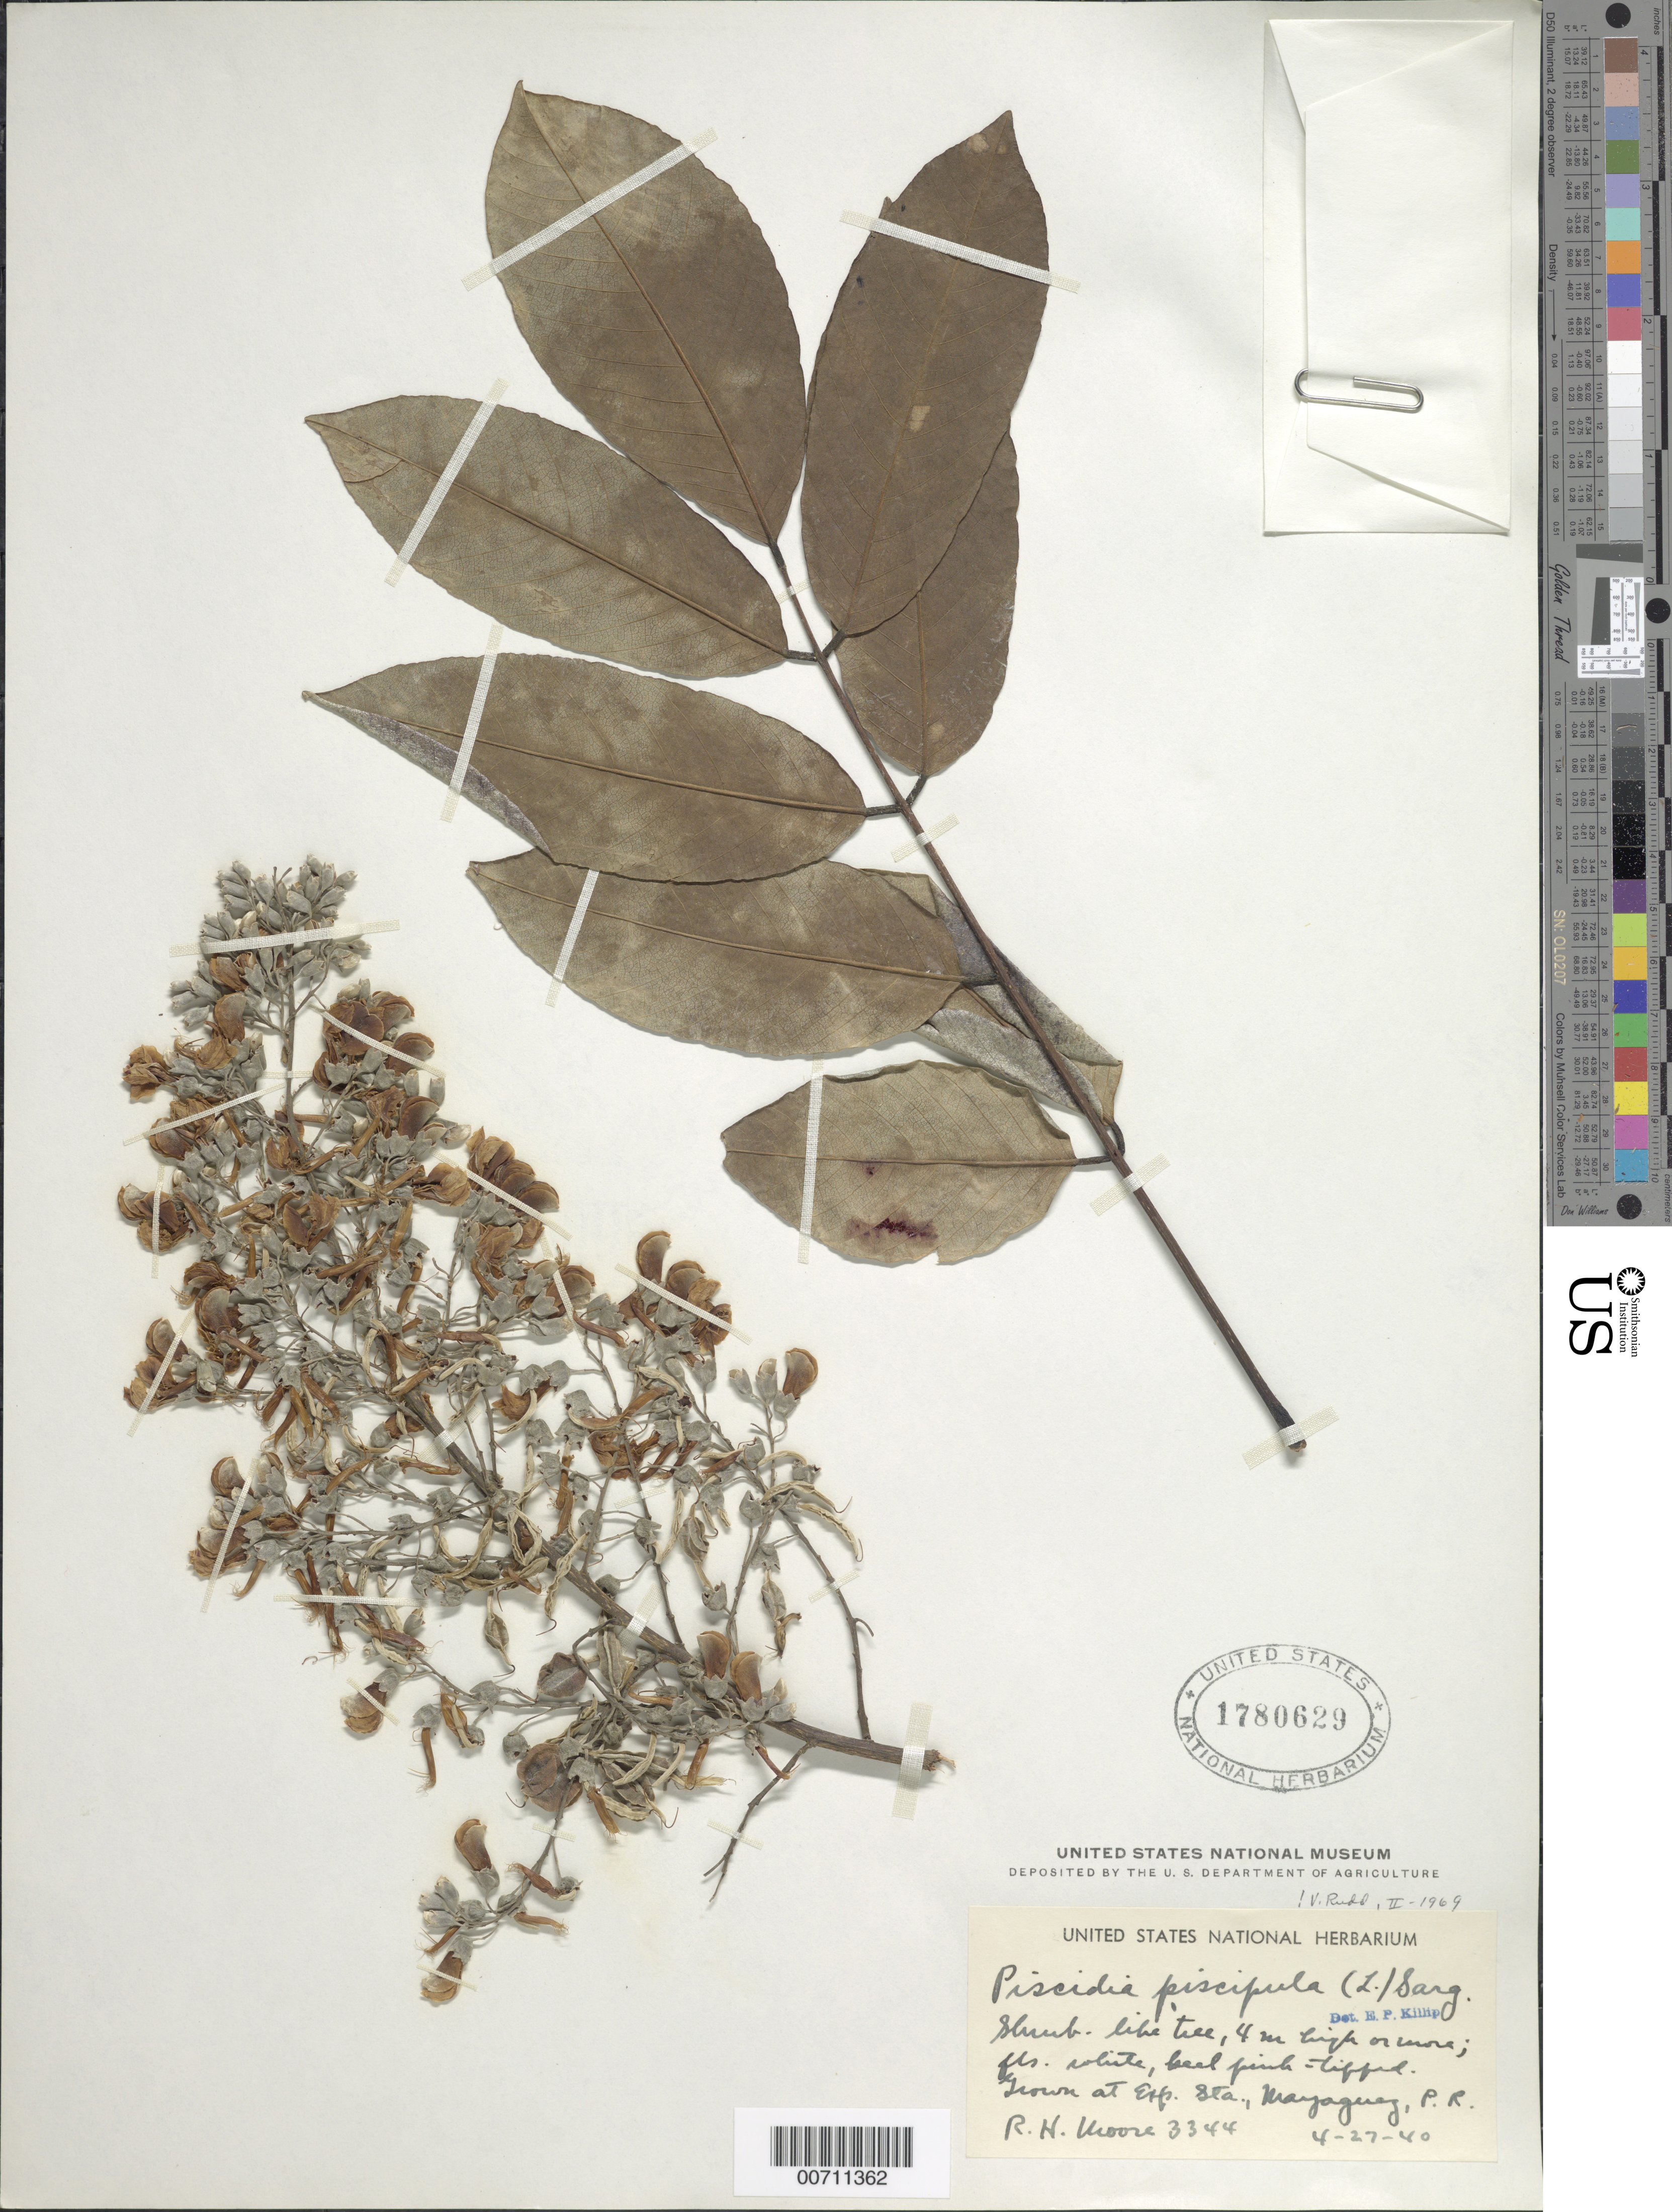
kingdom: Plantae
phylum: Tracheophyta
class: Magnoliopsida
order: Fabales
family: Fabaceae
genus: Piscidia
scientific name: Piscidia piscipula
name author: (L.) Sarg.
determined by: Killip, Ellsworth P.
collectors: R. H. Moore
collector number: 3344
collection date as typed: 27 Apr 1940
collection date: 1940-04-27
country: Puerto Rico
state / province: Mayaguez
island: Greater Antilles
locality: Exp. Station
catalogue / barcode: US 1780629